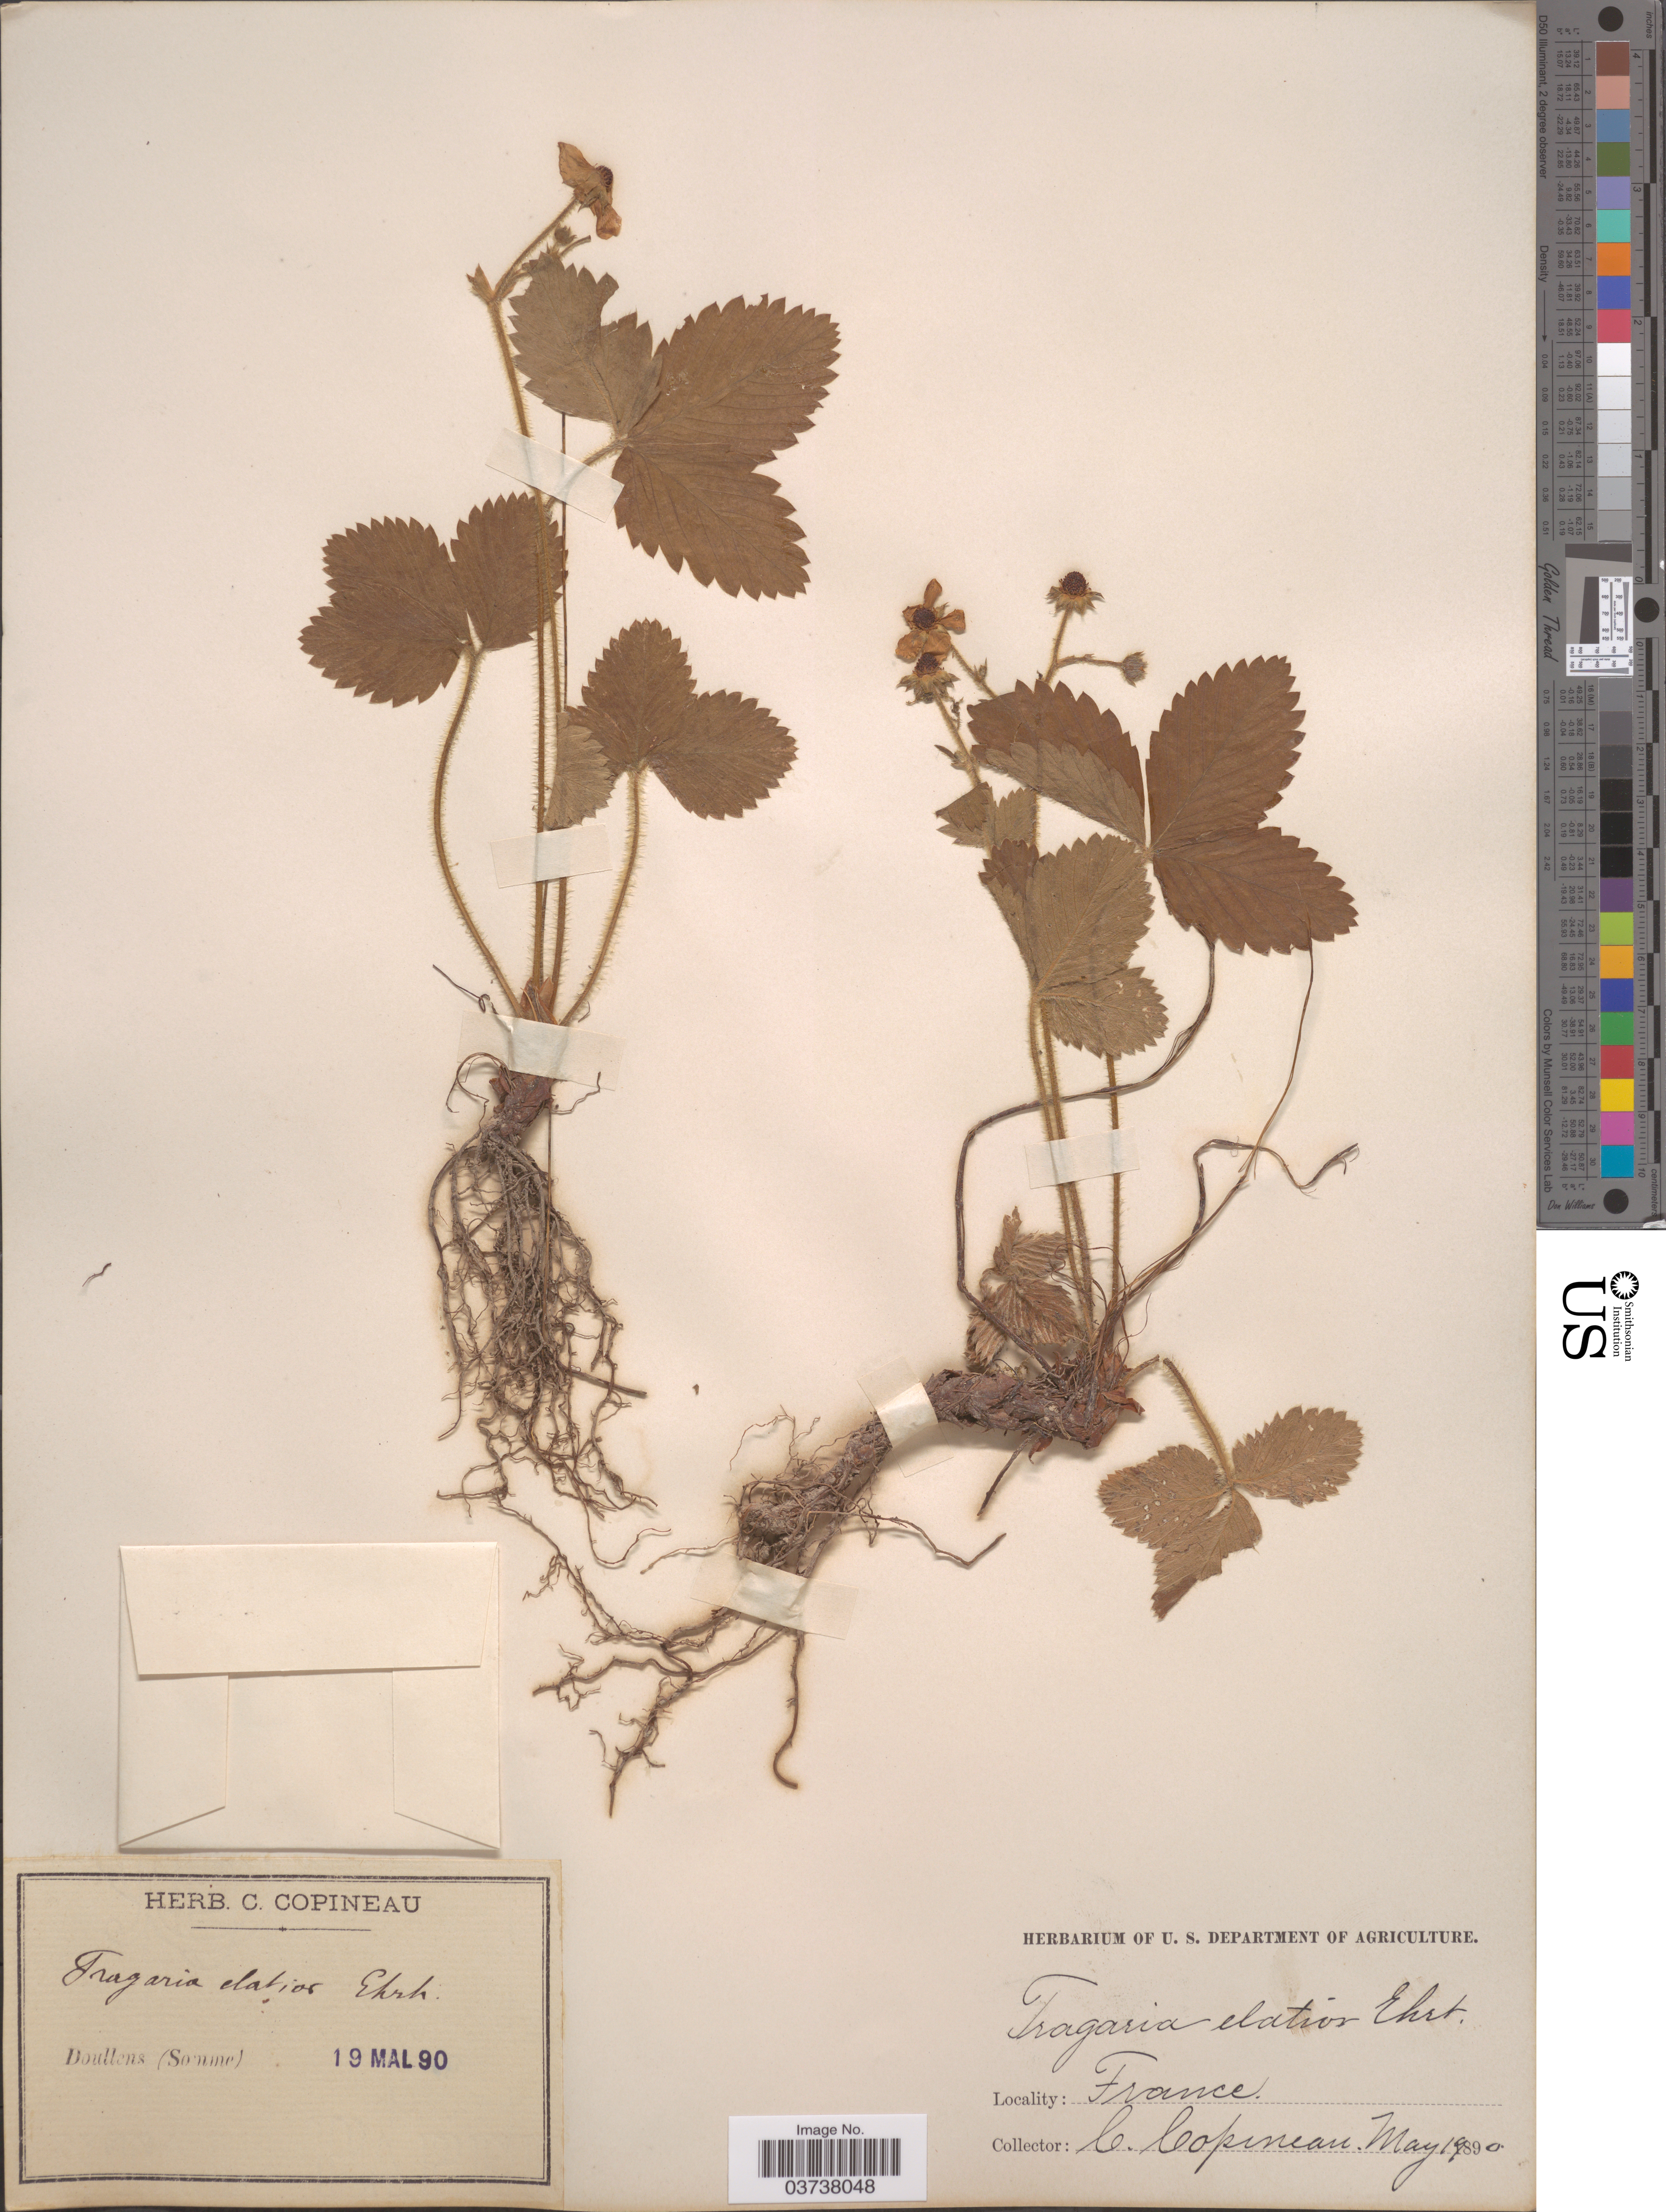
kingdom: Plantae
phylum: Tracheophyta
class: Magnoliopsida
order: Rosales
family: Rosaceae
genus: Fragaria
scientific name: Fragaria elatior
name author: Ehrh.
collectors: C. Copineau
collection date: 1890-05-19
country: France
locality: Doullens (Somme).